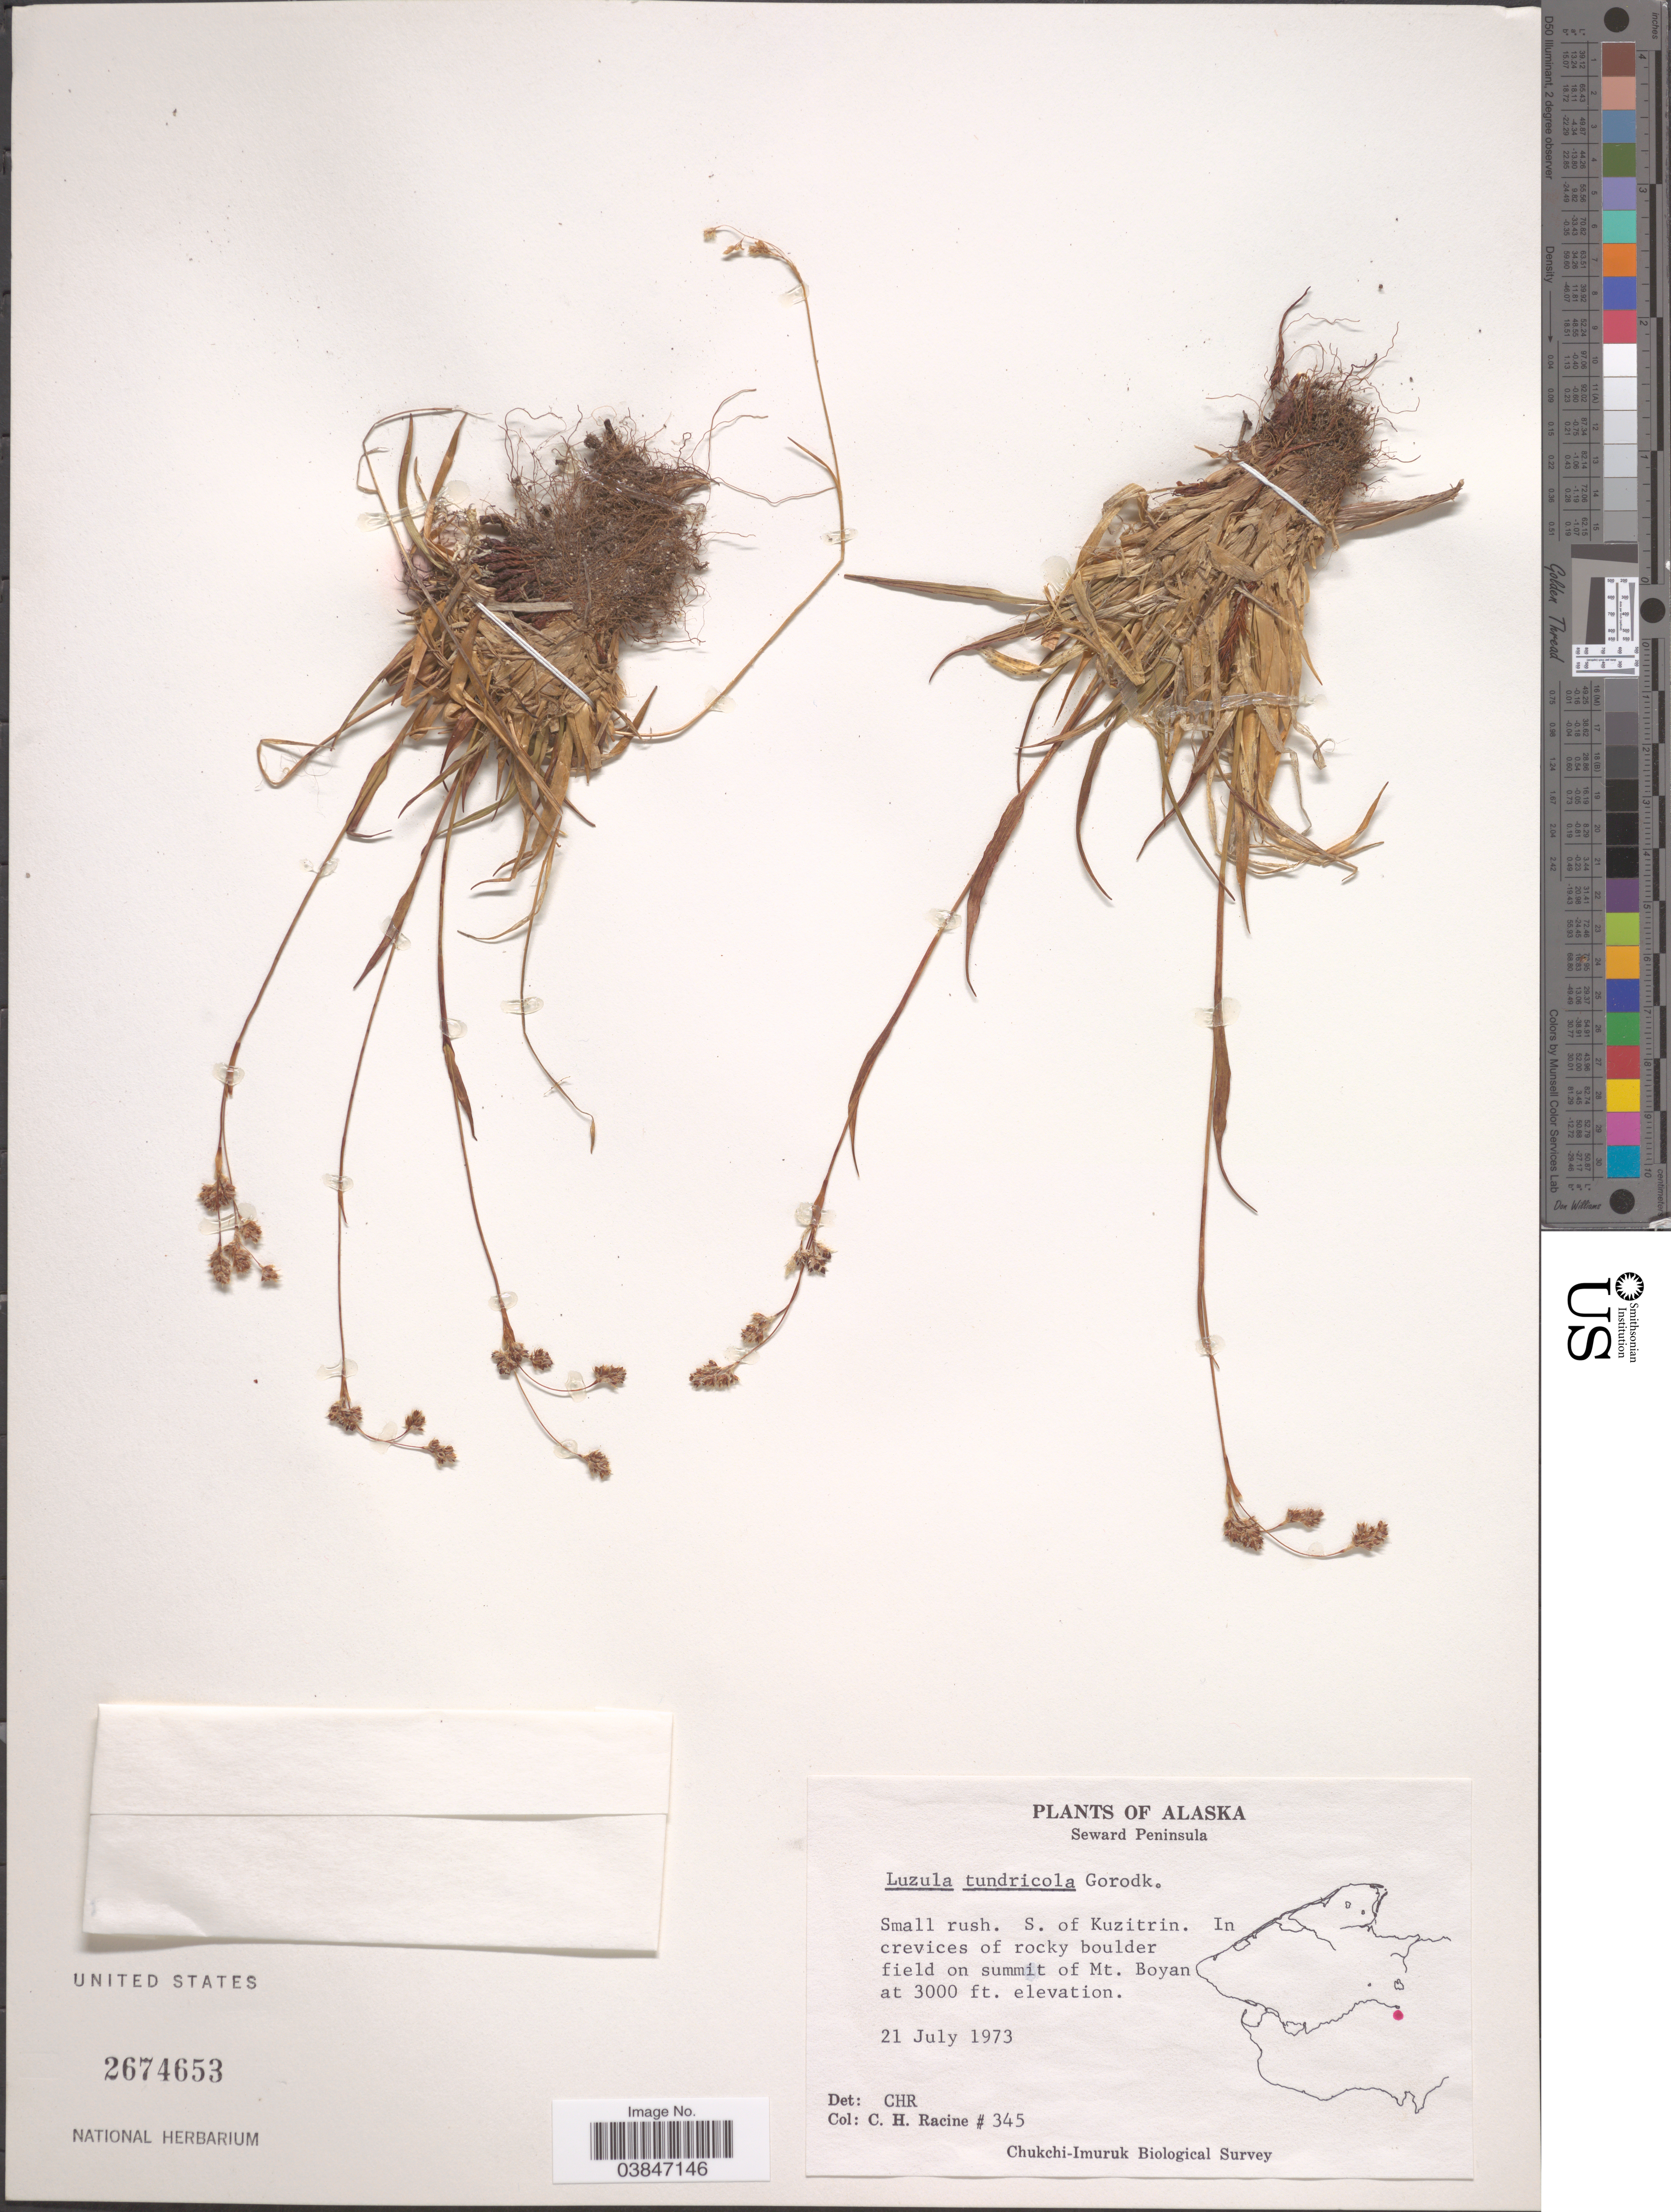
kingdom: Plantae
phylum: Tracheophyta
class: Liliopsida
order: Poales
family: Juncaceae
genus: Luzula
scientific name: Luzula tundricola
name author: (Gorodkov) V. Vassil.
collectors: C. Racine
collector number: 345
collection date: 1973-07-21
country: United States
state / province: Alaska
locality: Seward Peninsula. S. of Kuzitrin. On summit of Mt. Boyan.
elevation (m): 914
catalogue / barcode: US 2674653